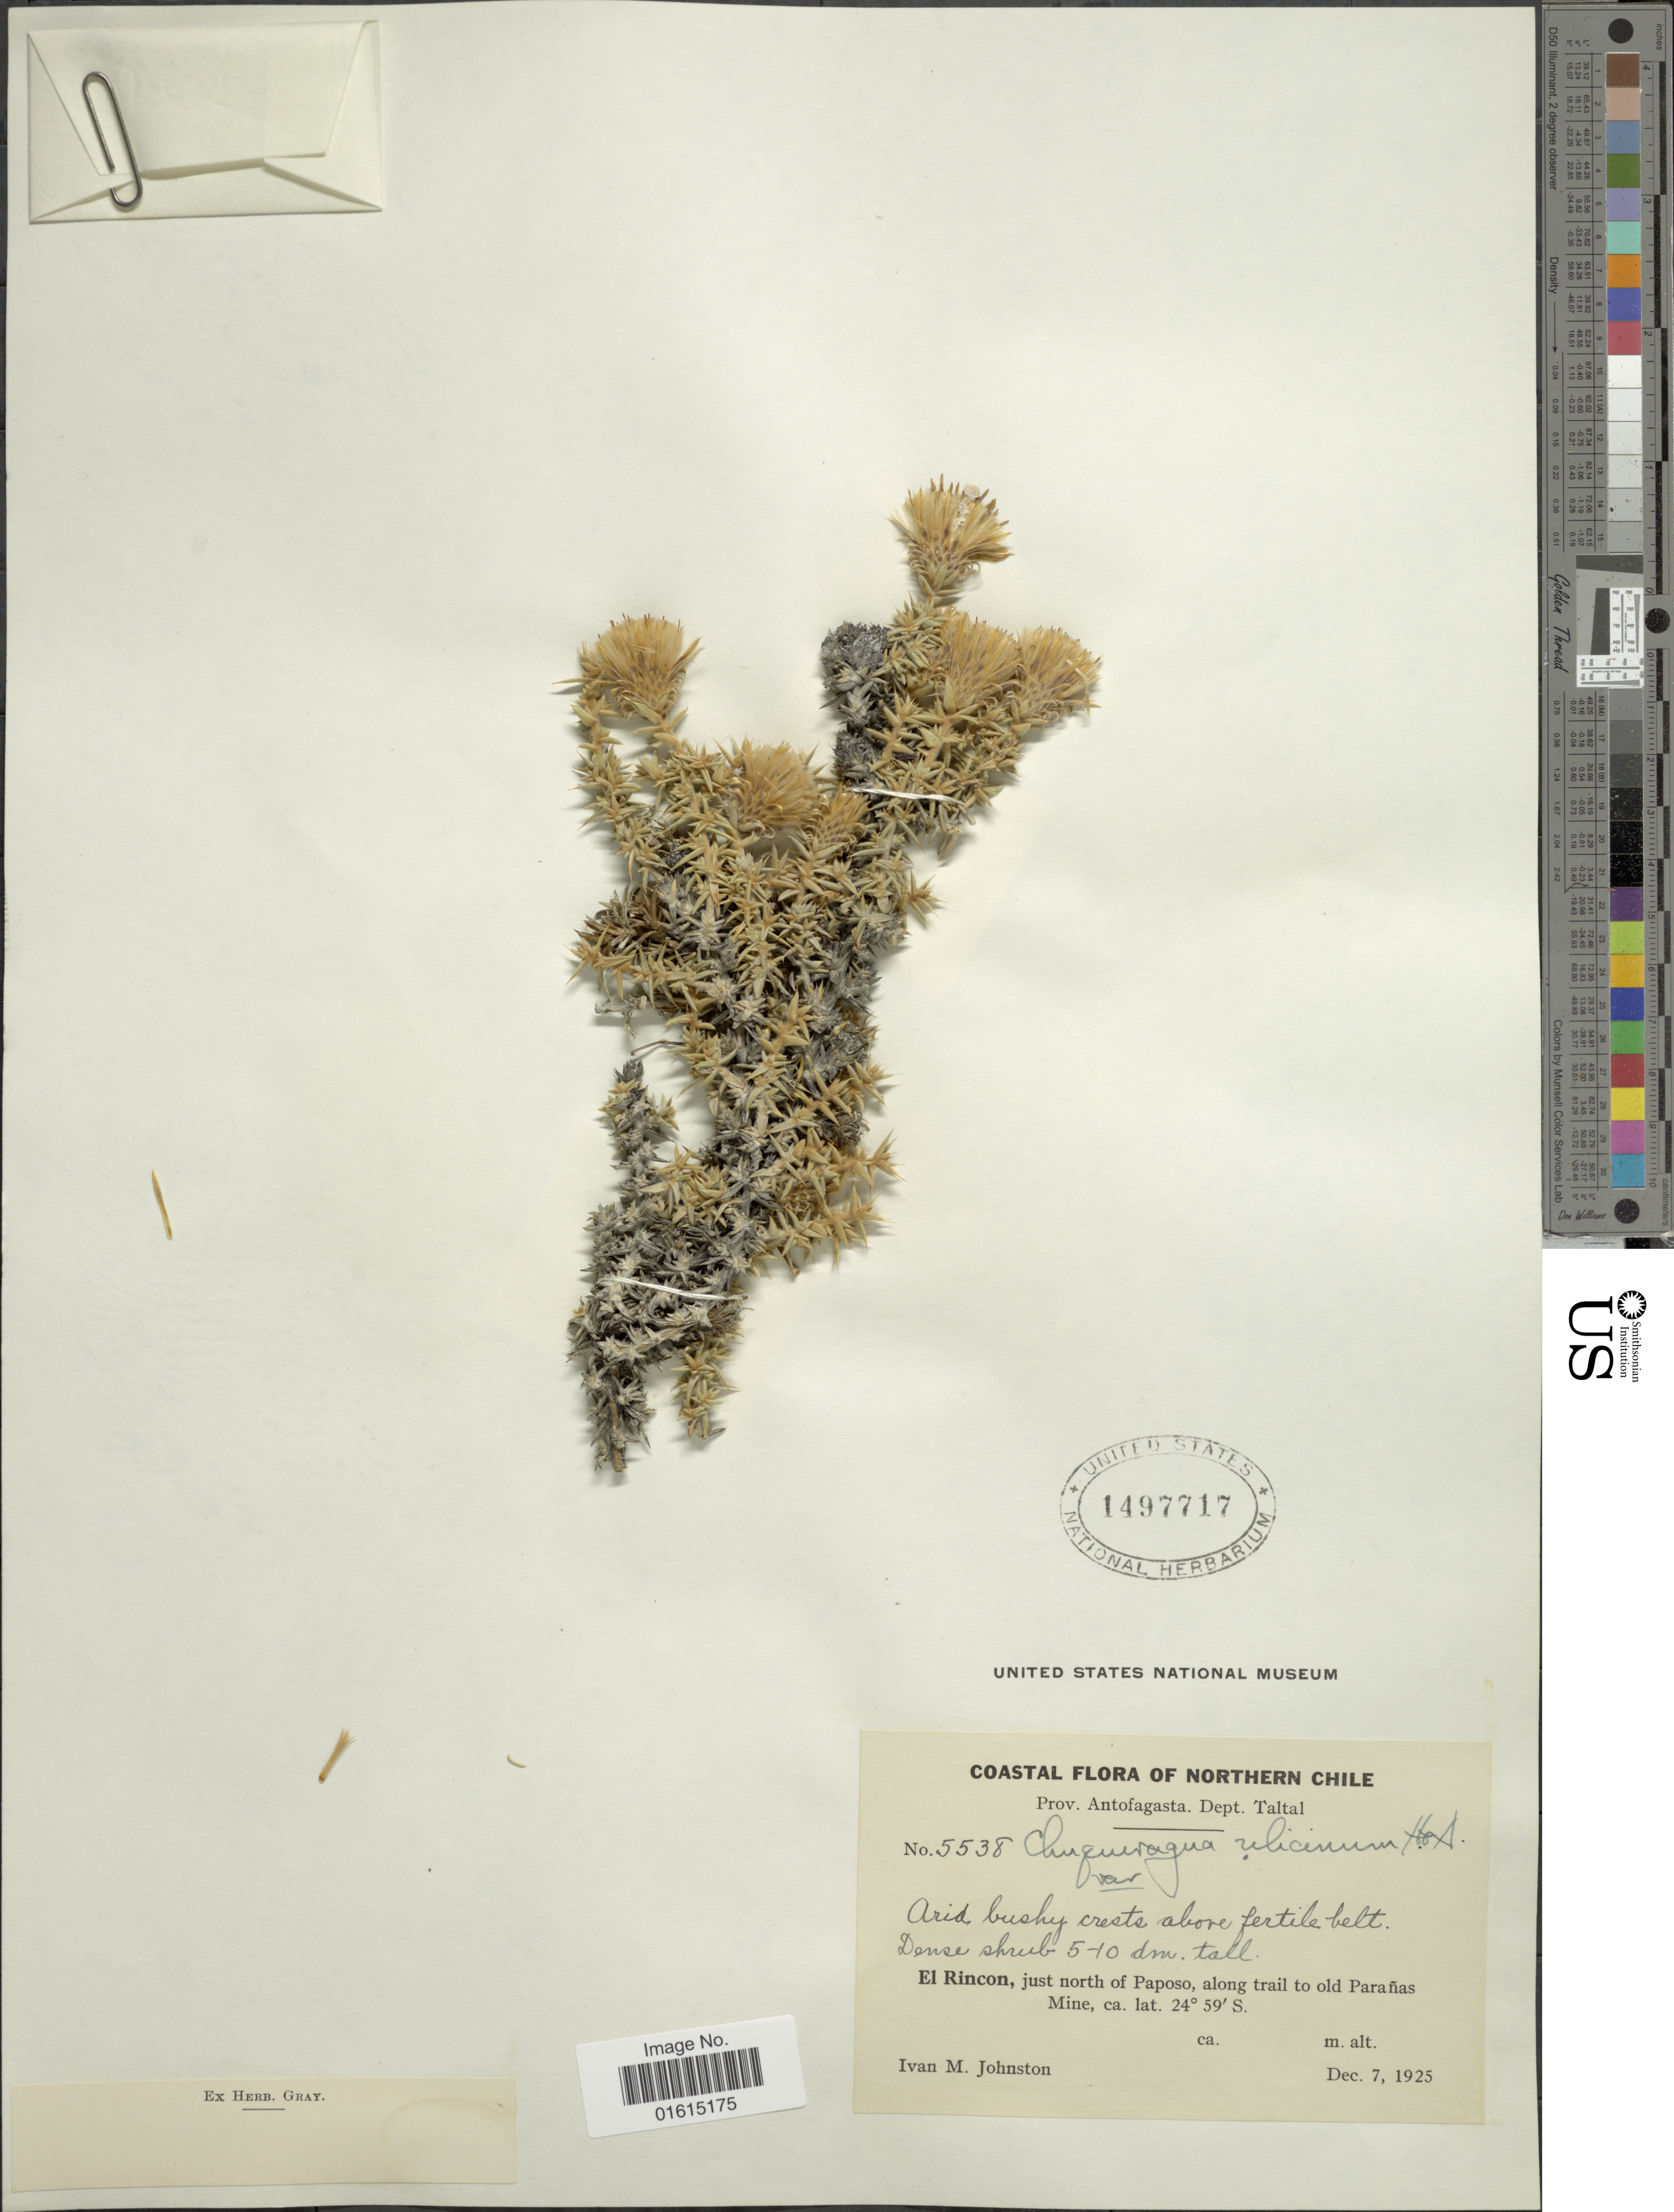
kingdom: Plantae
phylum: Tracheophyta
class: Magnoliopsida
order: Asterales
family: Asteraceae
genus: Chuquiraga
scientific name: Chuquiraga ulicina subsp. ulicina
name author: Hook.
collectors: I.M. Johnston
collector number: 5538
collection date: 1925-12-07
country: Chile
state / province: Antofagasta (II)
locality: Northern Chile, Prov. Antofagasta, Dept. Taltal, El Rincon, just north of Paposo, along trail to old Paranas Mine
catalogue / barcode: US 1497717